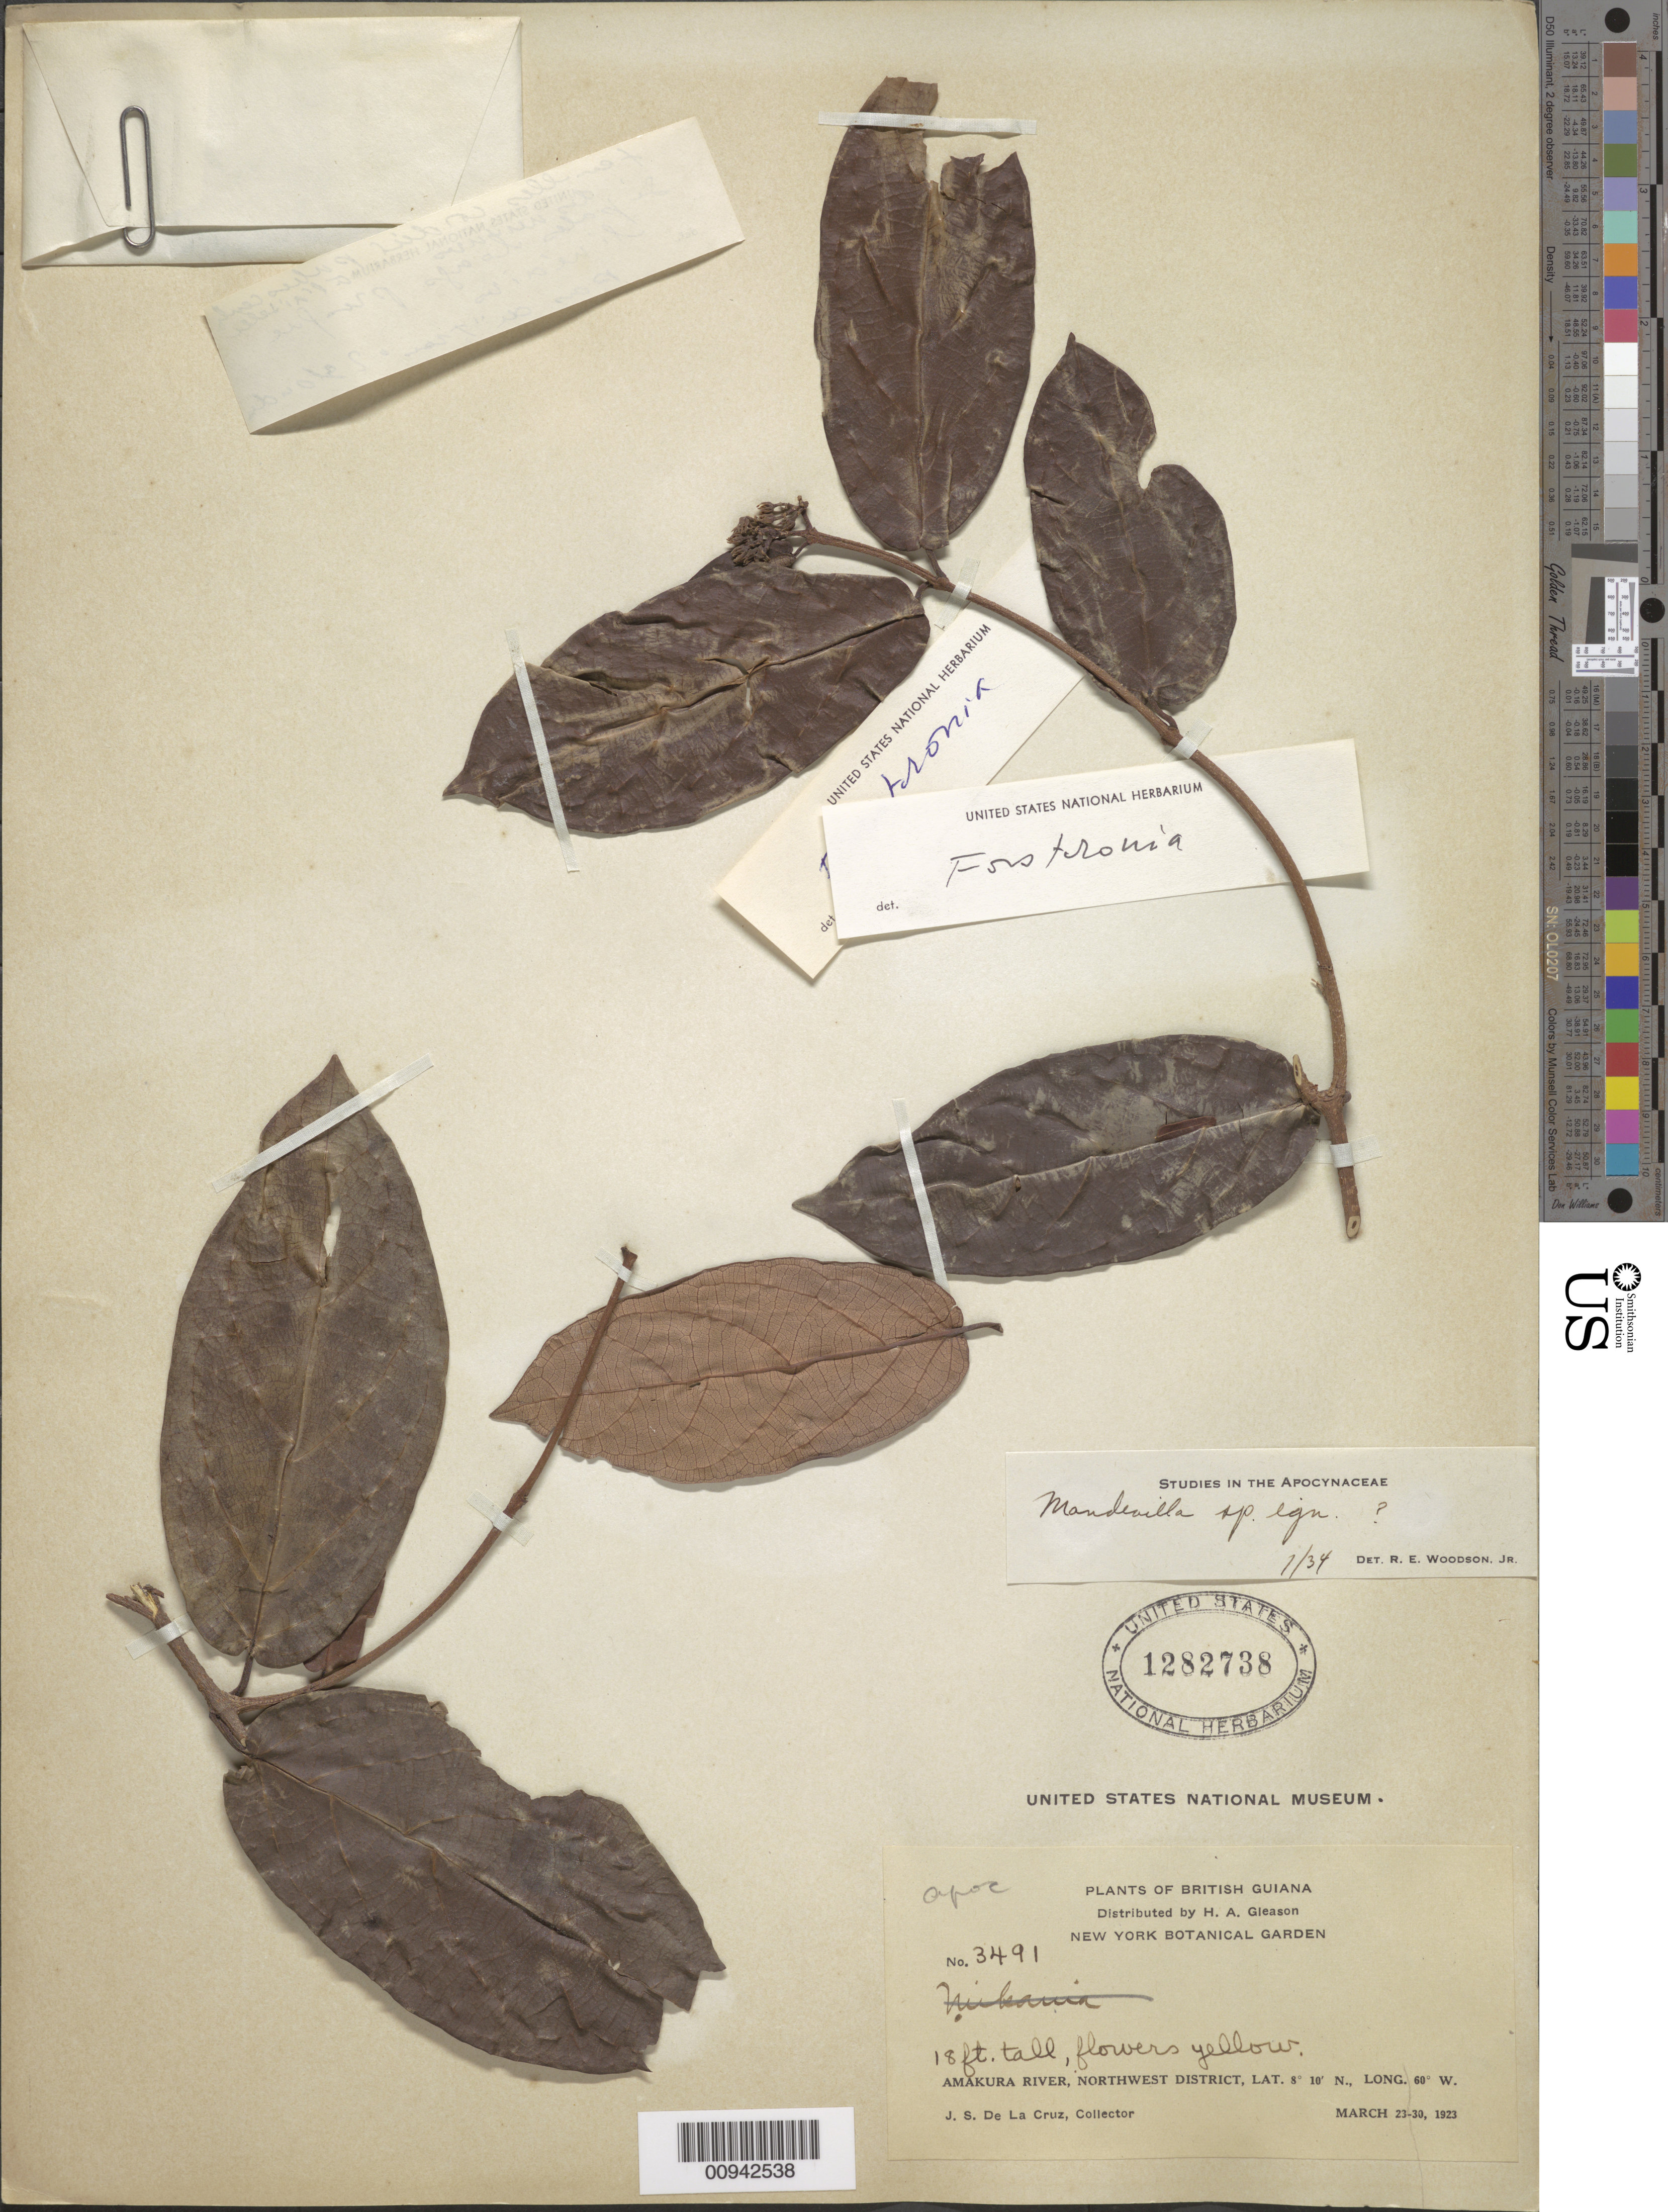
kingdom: Plantae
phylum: Tracheophyta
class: Magnoliopsida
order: Gentianales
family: Apocynaceae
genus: Forsteronia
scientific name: Forsteronia sp.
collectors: J. S. de la Cruz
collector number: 3491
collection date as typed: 23-Mar-23 to 30-Mar-23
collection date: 1923-03-23/1923-03-30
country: Guyana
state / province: Barima-Waini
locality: Amakura R., NW District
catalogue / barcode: US 1282738